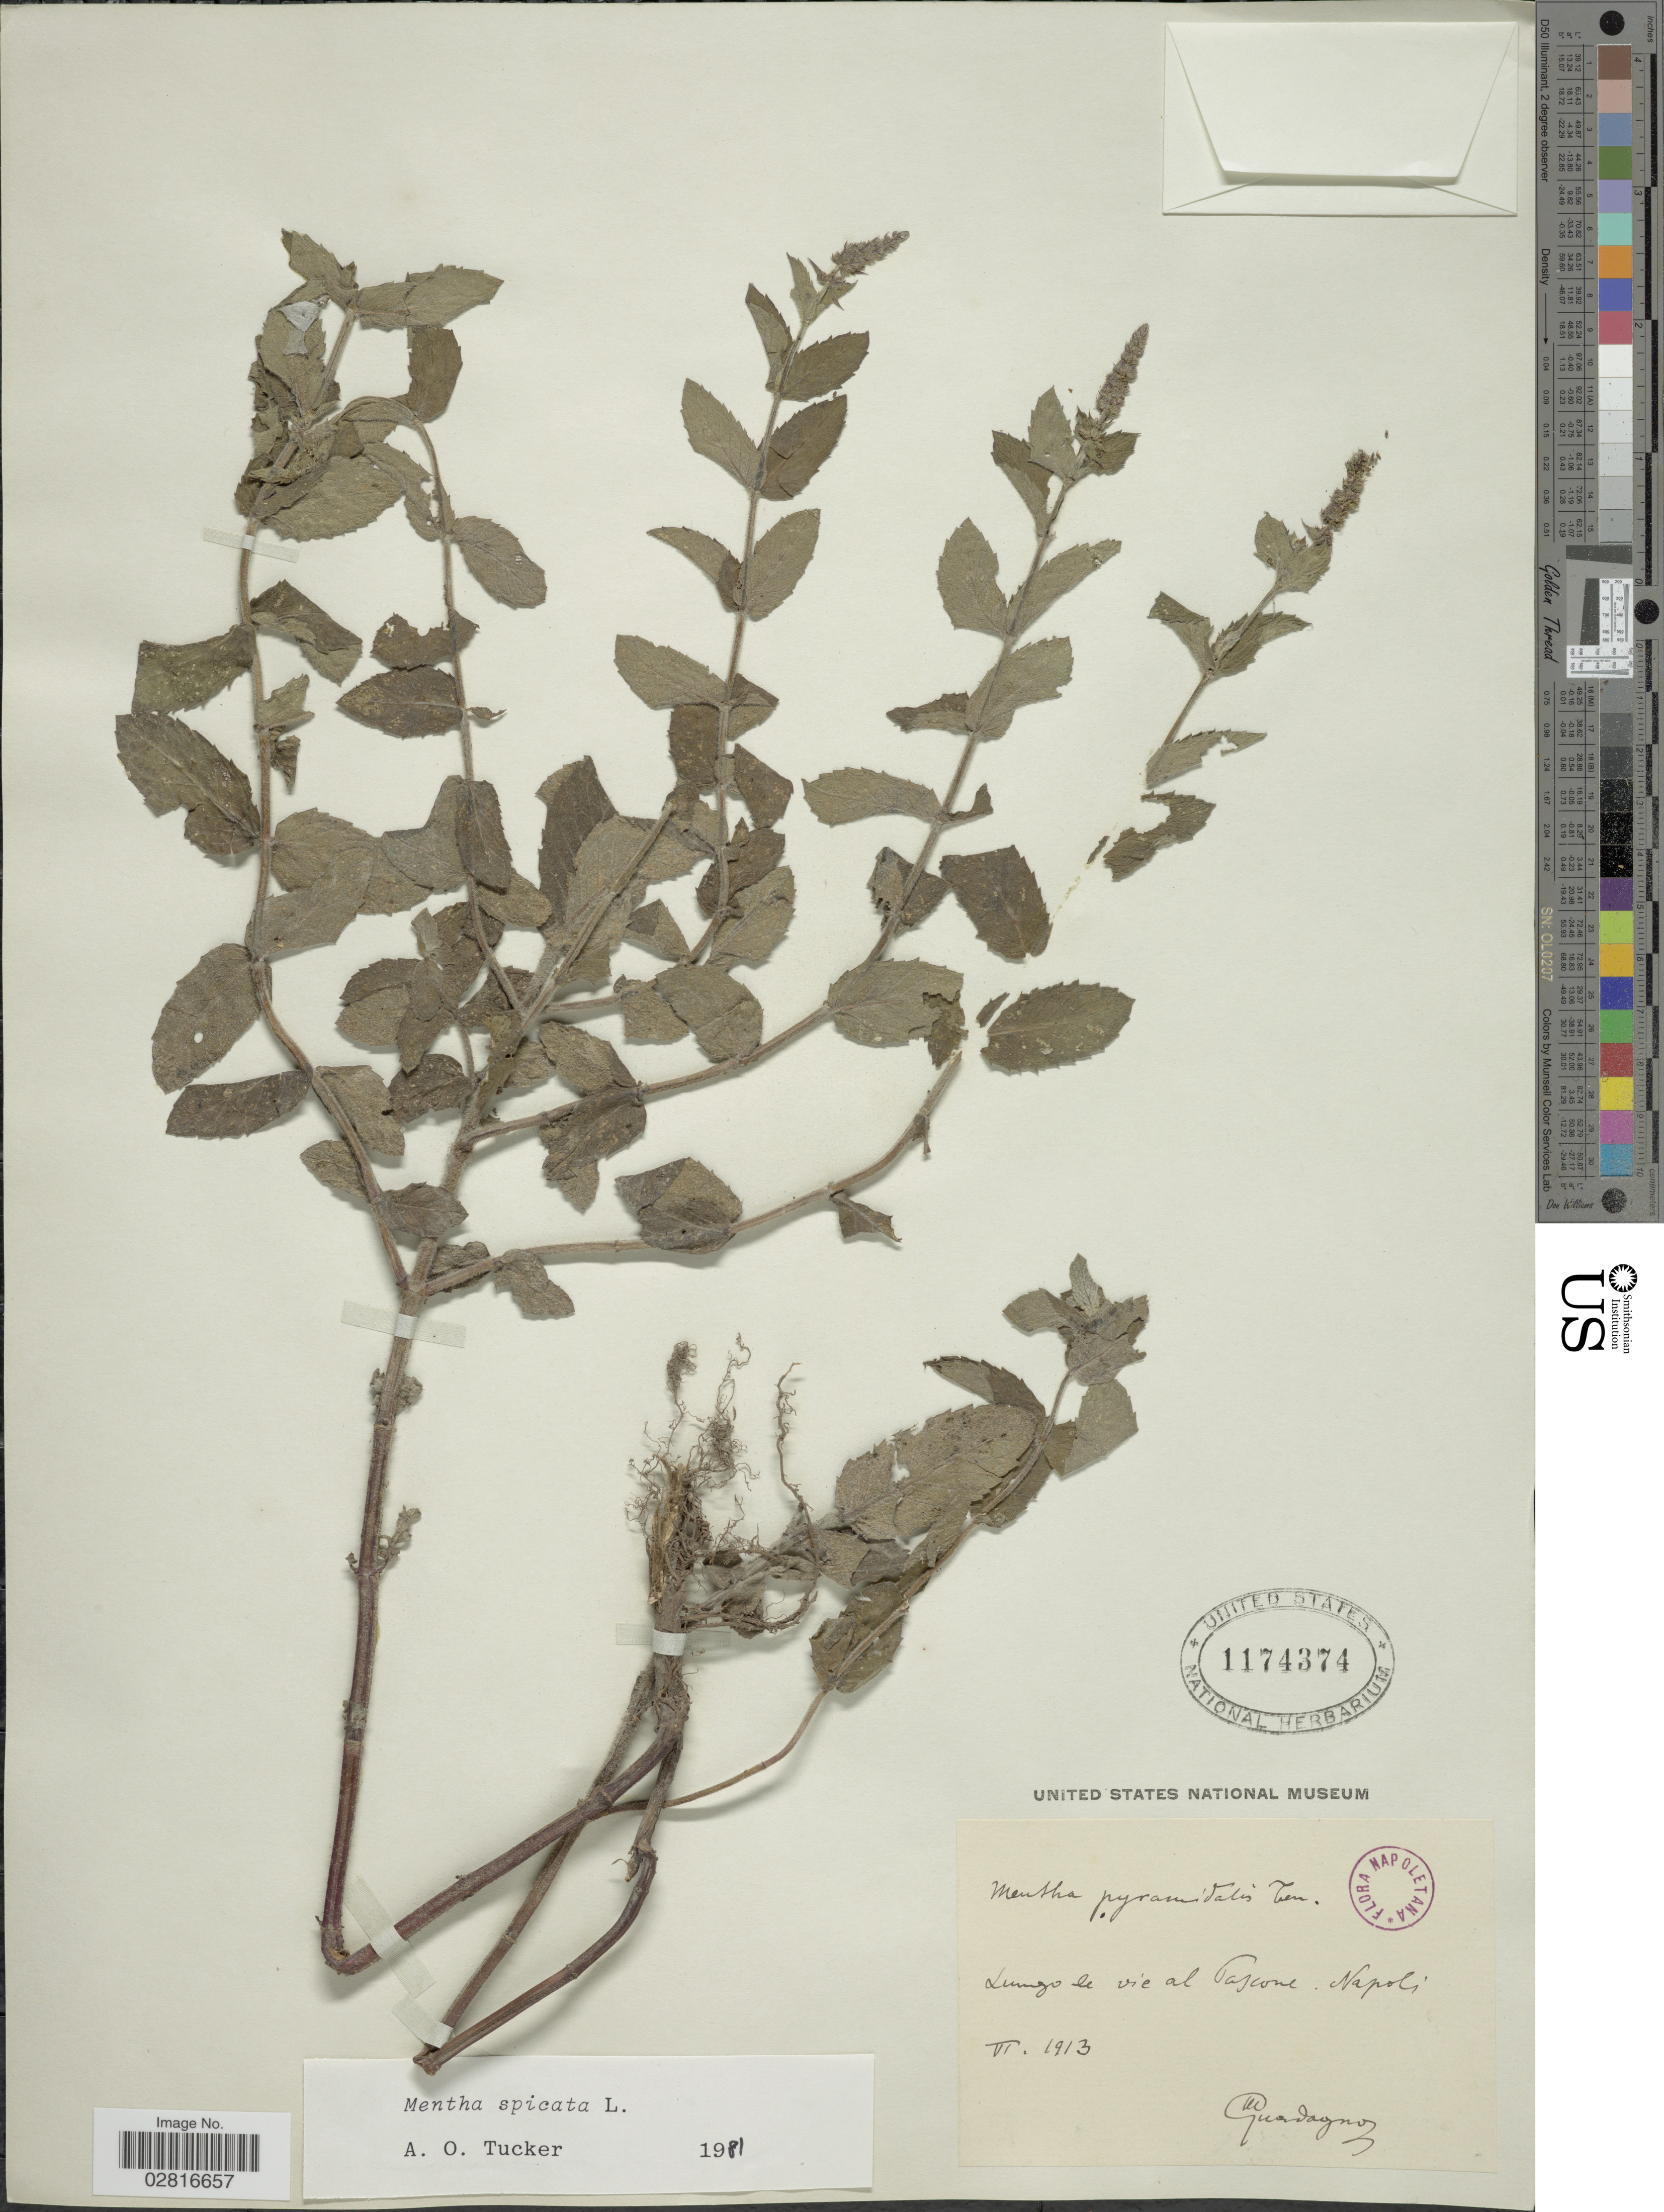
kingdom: Plantae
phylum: Tracheophyta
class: Magnoliopsida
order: Lamiales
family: Lamiaceae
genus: Mentha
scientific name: Mentha spicata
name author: L.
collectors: M. Guadagno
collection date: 1913-06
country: Italy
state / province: Campania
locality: Lungo le vie al Pascone, Napoli [along the streets at Pascone, Naples]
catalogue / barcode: US 1174374